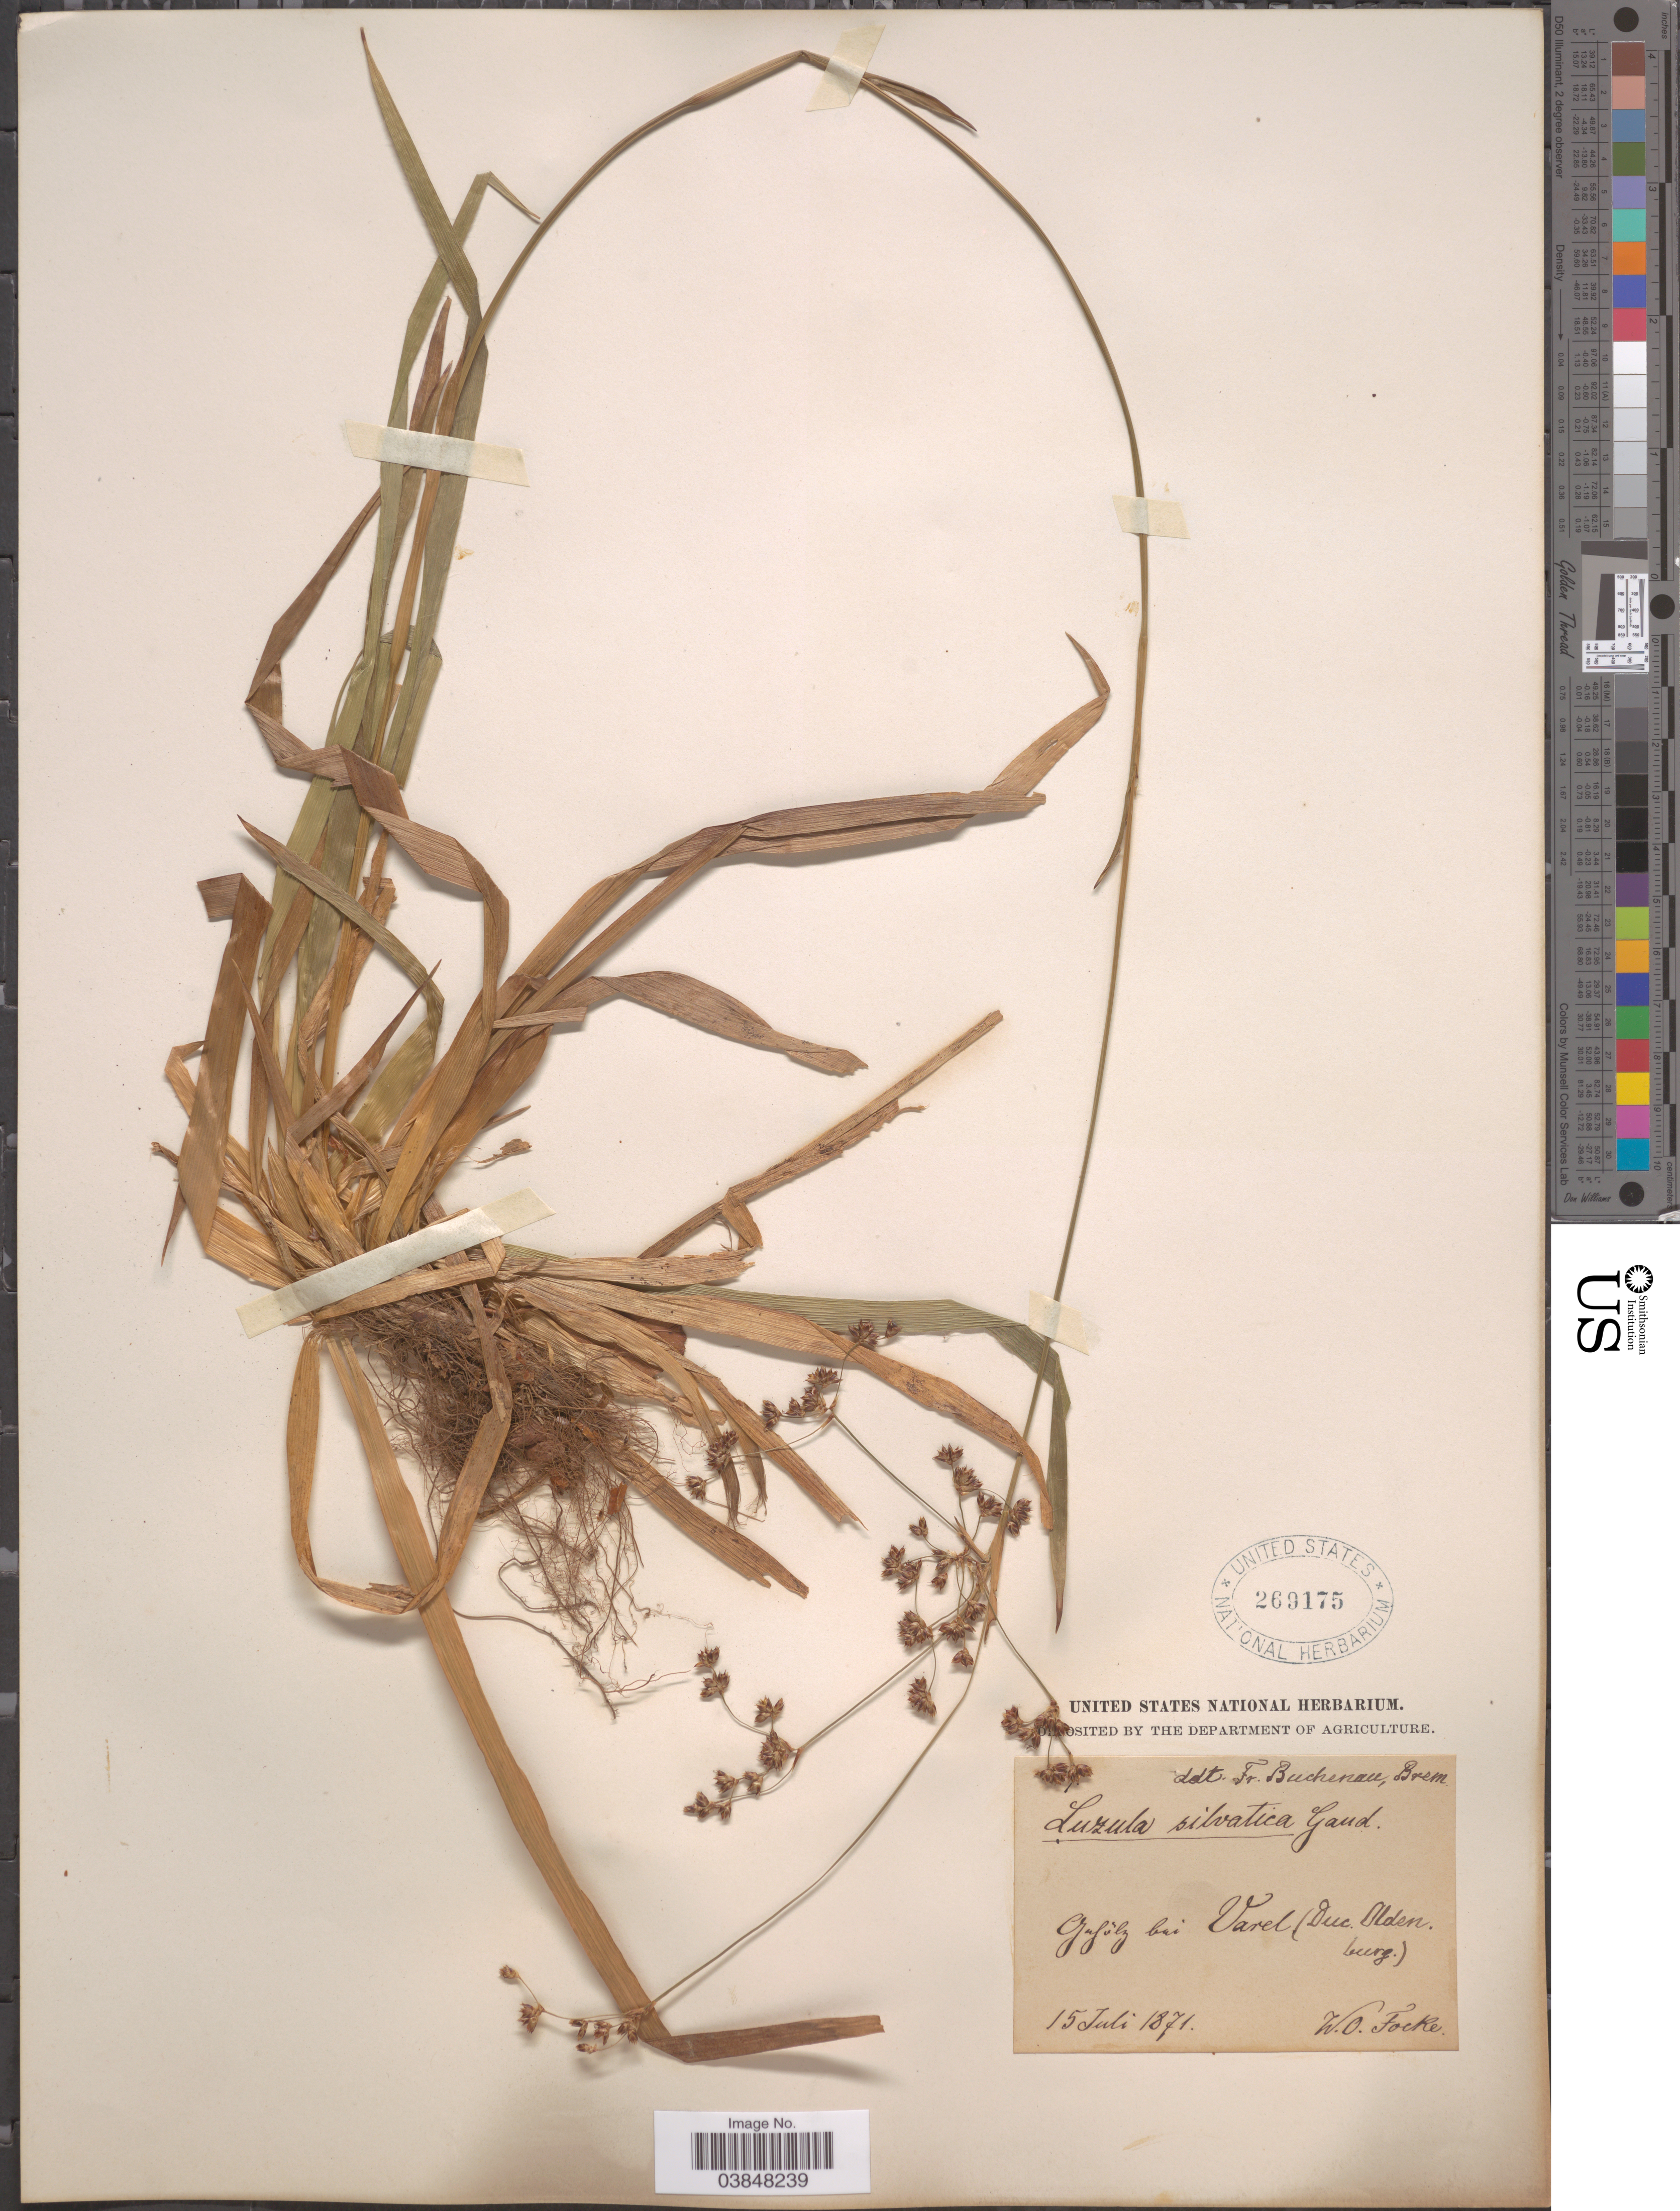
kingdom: Plantae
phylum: Tracheophyta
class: Liliopsida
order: Poales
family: Juncaceae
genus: Luzula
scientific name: Luzula sylvatica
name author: (Huds.) Gaudin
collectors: W. O. Focke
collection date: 1871-07-15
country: Germany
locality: Gufulz [interpreted] bai Varel (Duc. Oldenburg).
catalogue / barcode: US 269175